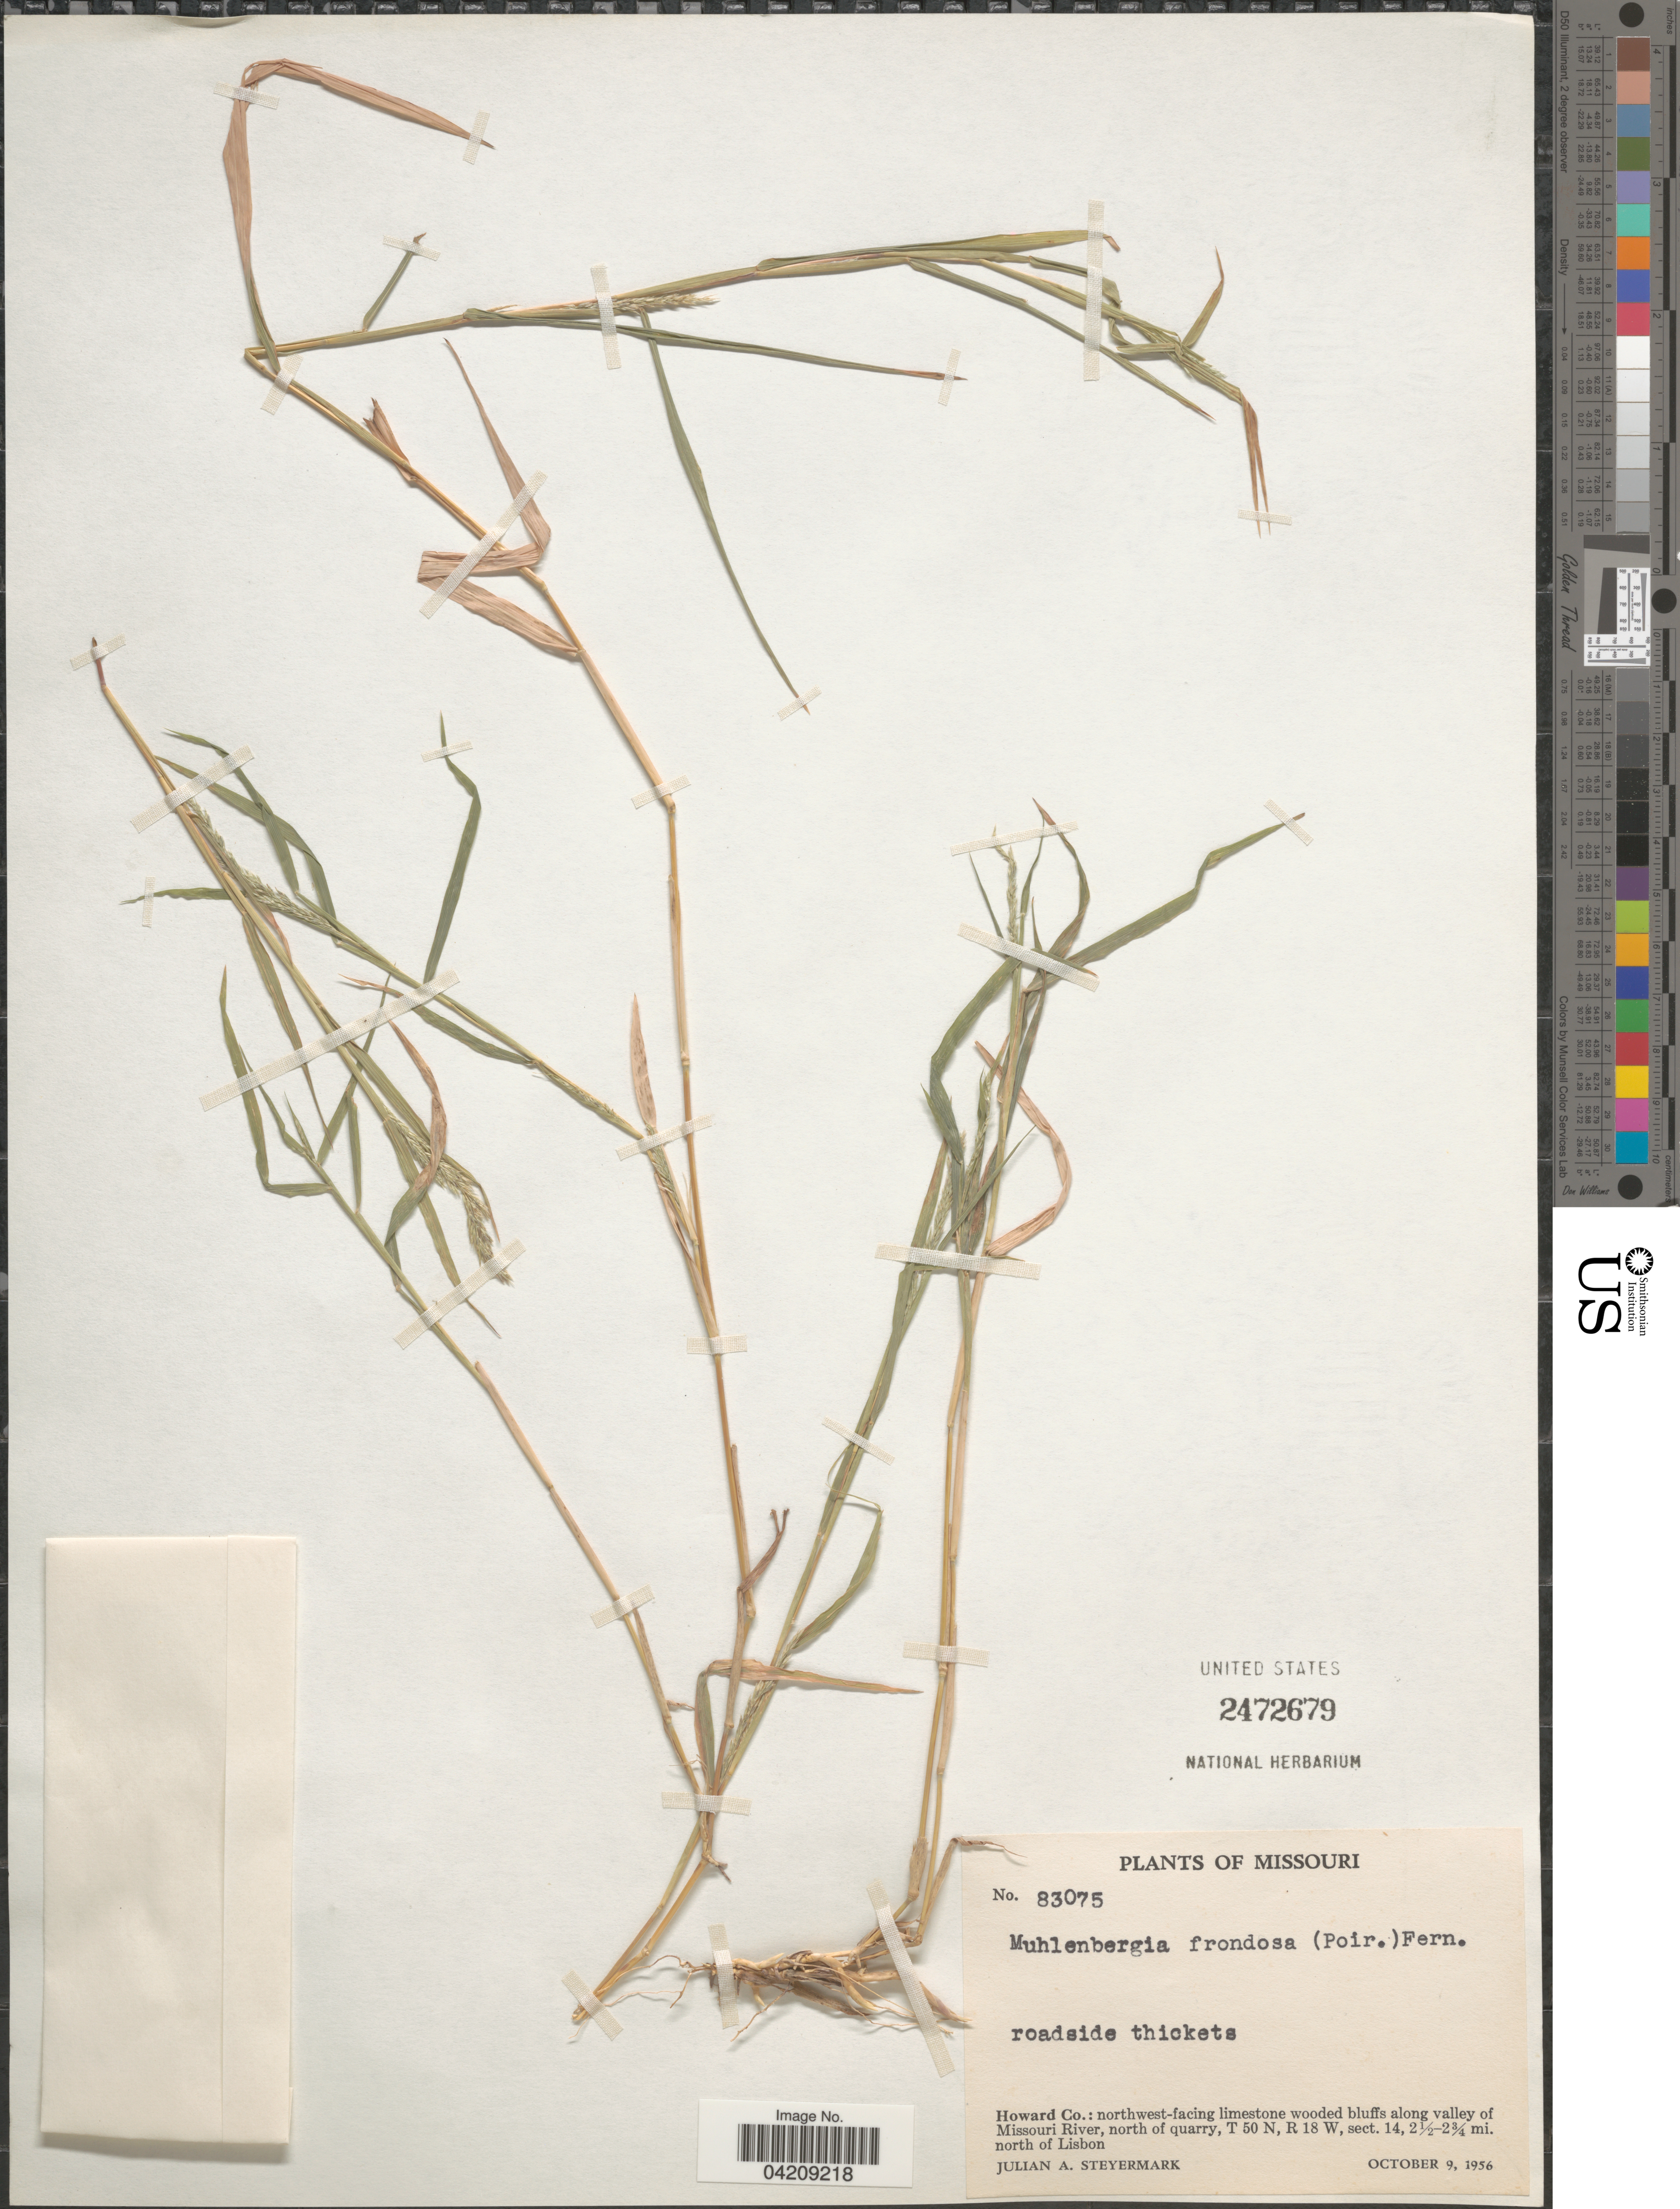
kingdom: Plantae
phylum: Tracheophyta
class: Liliopsida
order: Poales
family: Poaceae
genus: Muhlenbergia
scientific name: Muhlenbergia frondosa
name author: (Poir.) Fernald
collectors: J. Steyermark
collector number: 83075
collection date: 1956-10-09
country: United States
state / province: Missouri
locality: Howard Co.: northwest-facing limestone wooded bluffs along valley of Missouri River, north of quarry, T 50 N, R 18 W, sect. 14, 2½-2¾ mi. north of Lisbon.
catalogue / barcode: US 2472679